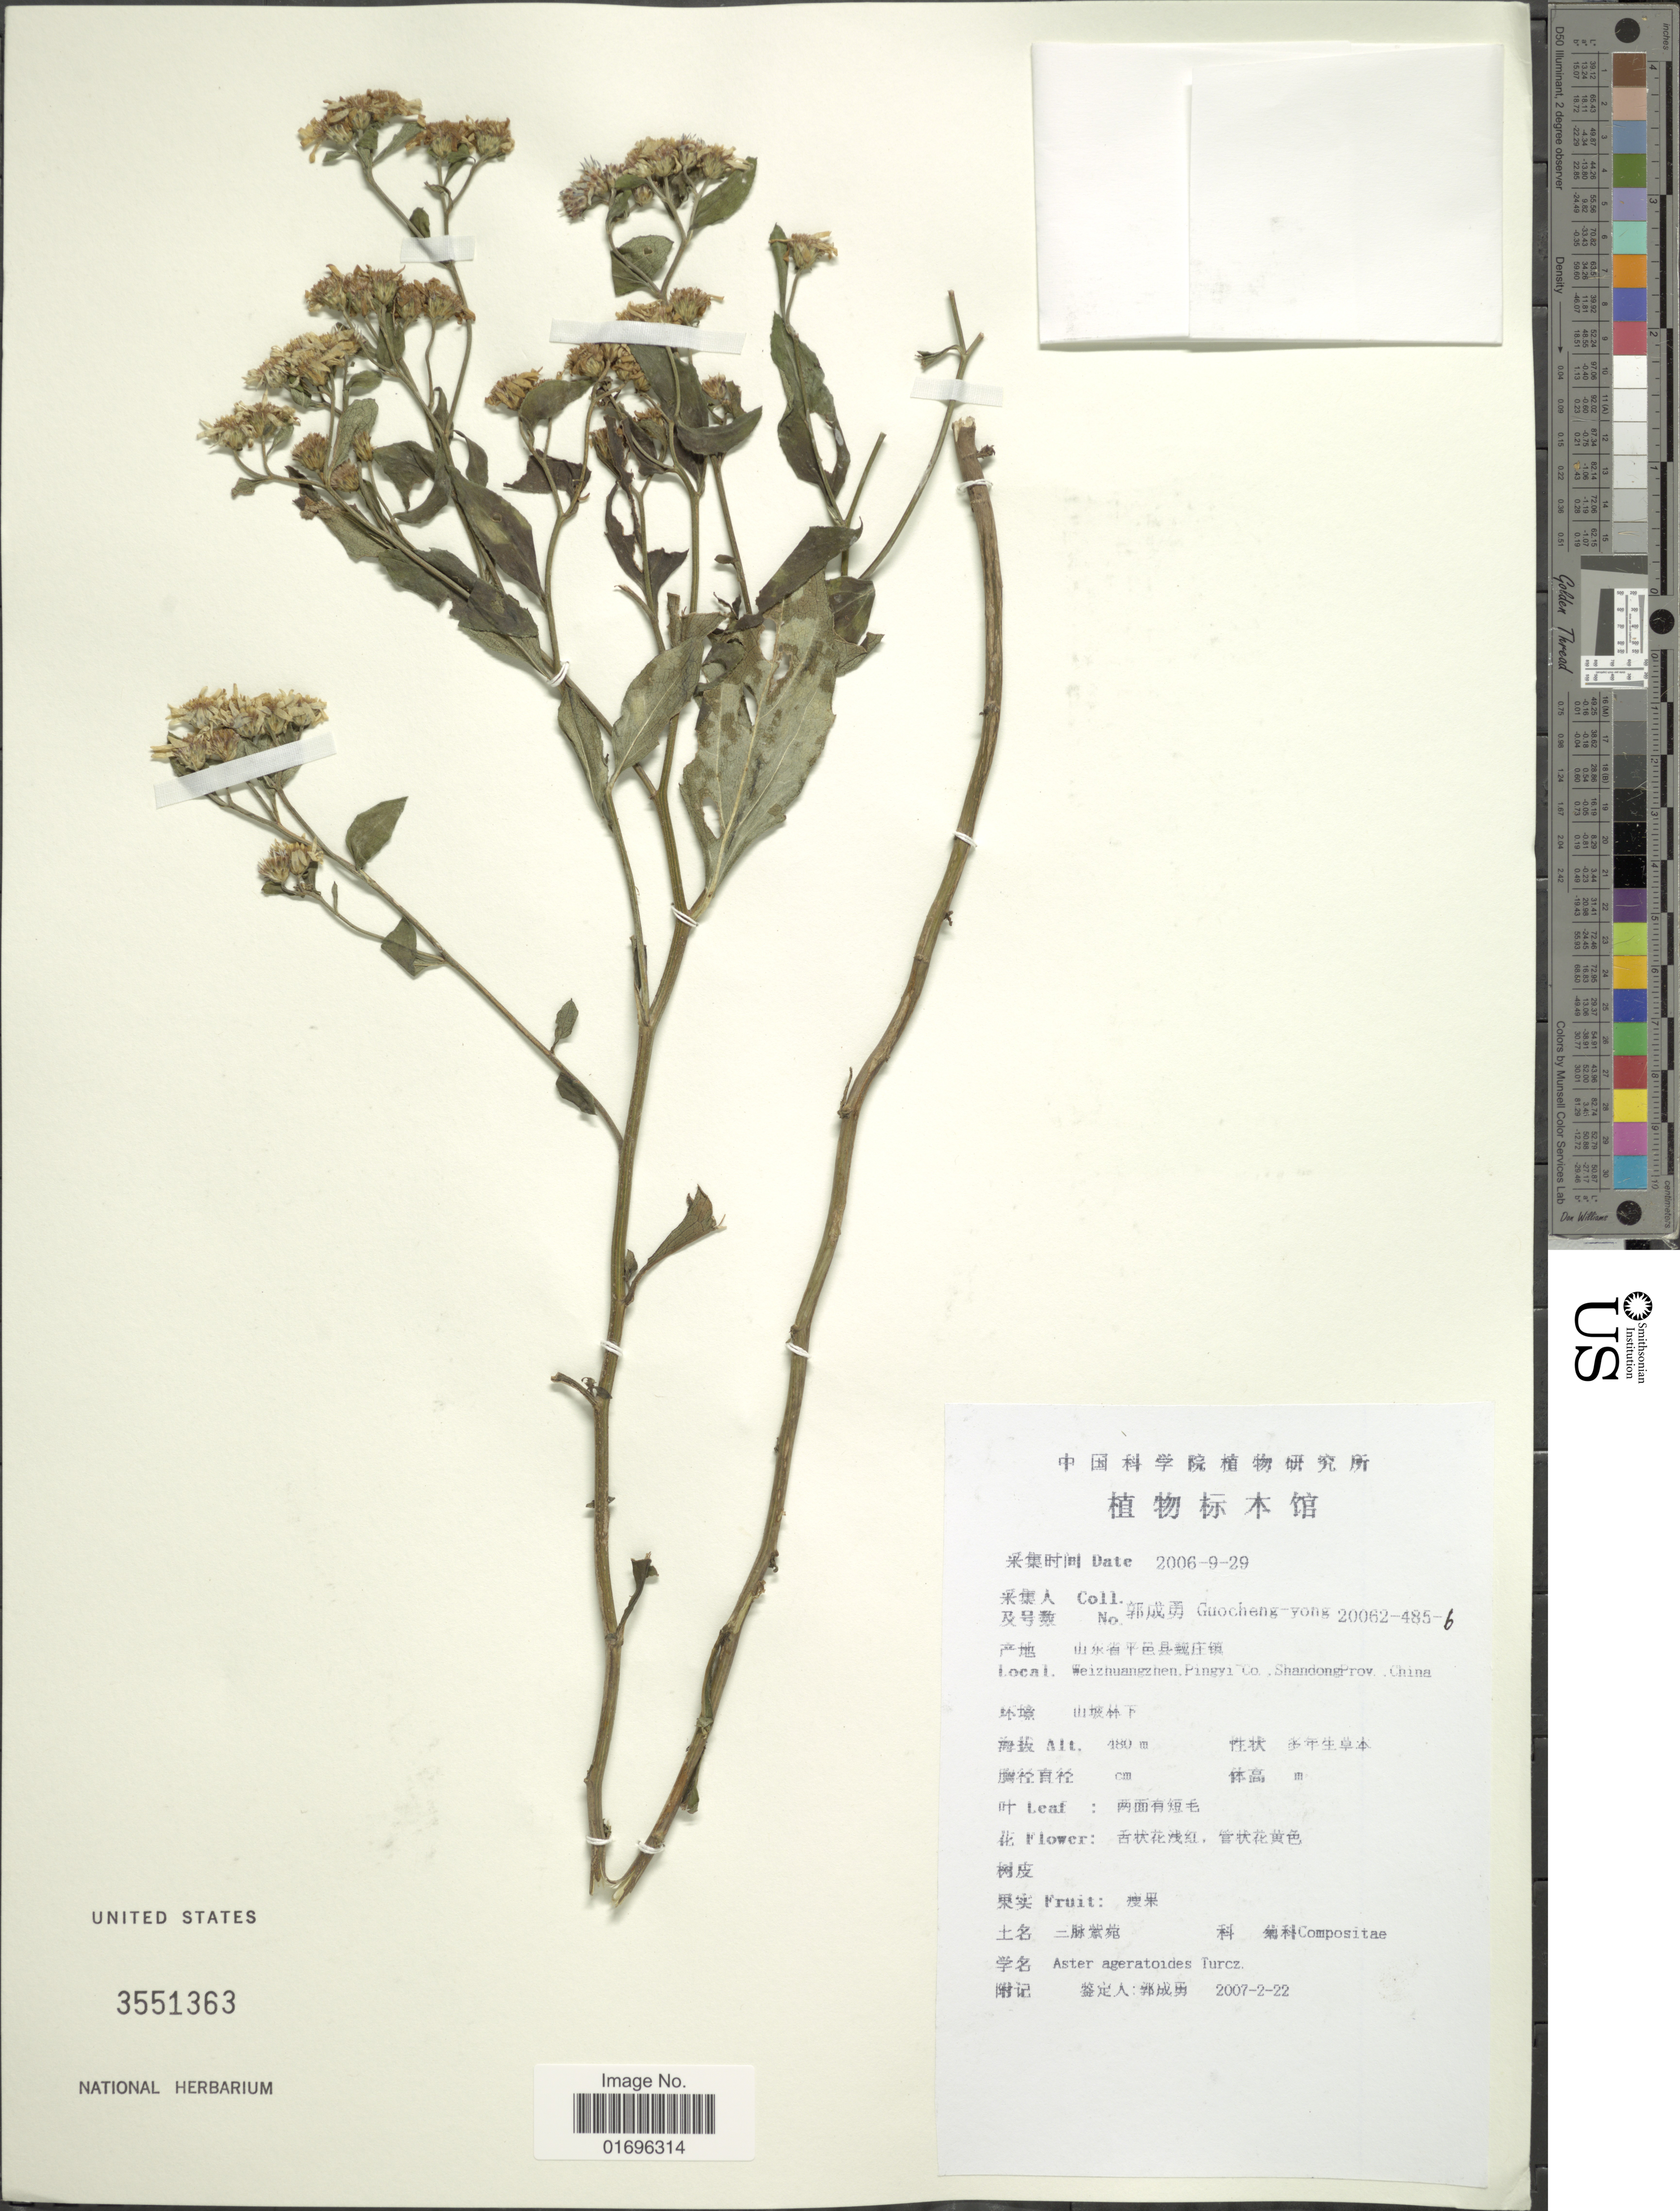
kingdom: Plantae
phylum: Tracheophyta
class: Magnoliopsida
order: Asterales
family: Asteraceae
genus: Aster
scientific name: Aster ageratoides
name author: Turcz.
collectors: Guo cheng-yong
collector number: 20062-485-6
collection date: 2006-09-29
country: China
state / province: Shandong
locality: Weizhuangzhen, Pingyl Co. [interpreted], Shandong Prov.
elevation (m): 480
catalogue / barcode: US 3551363